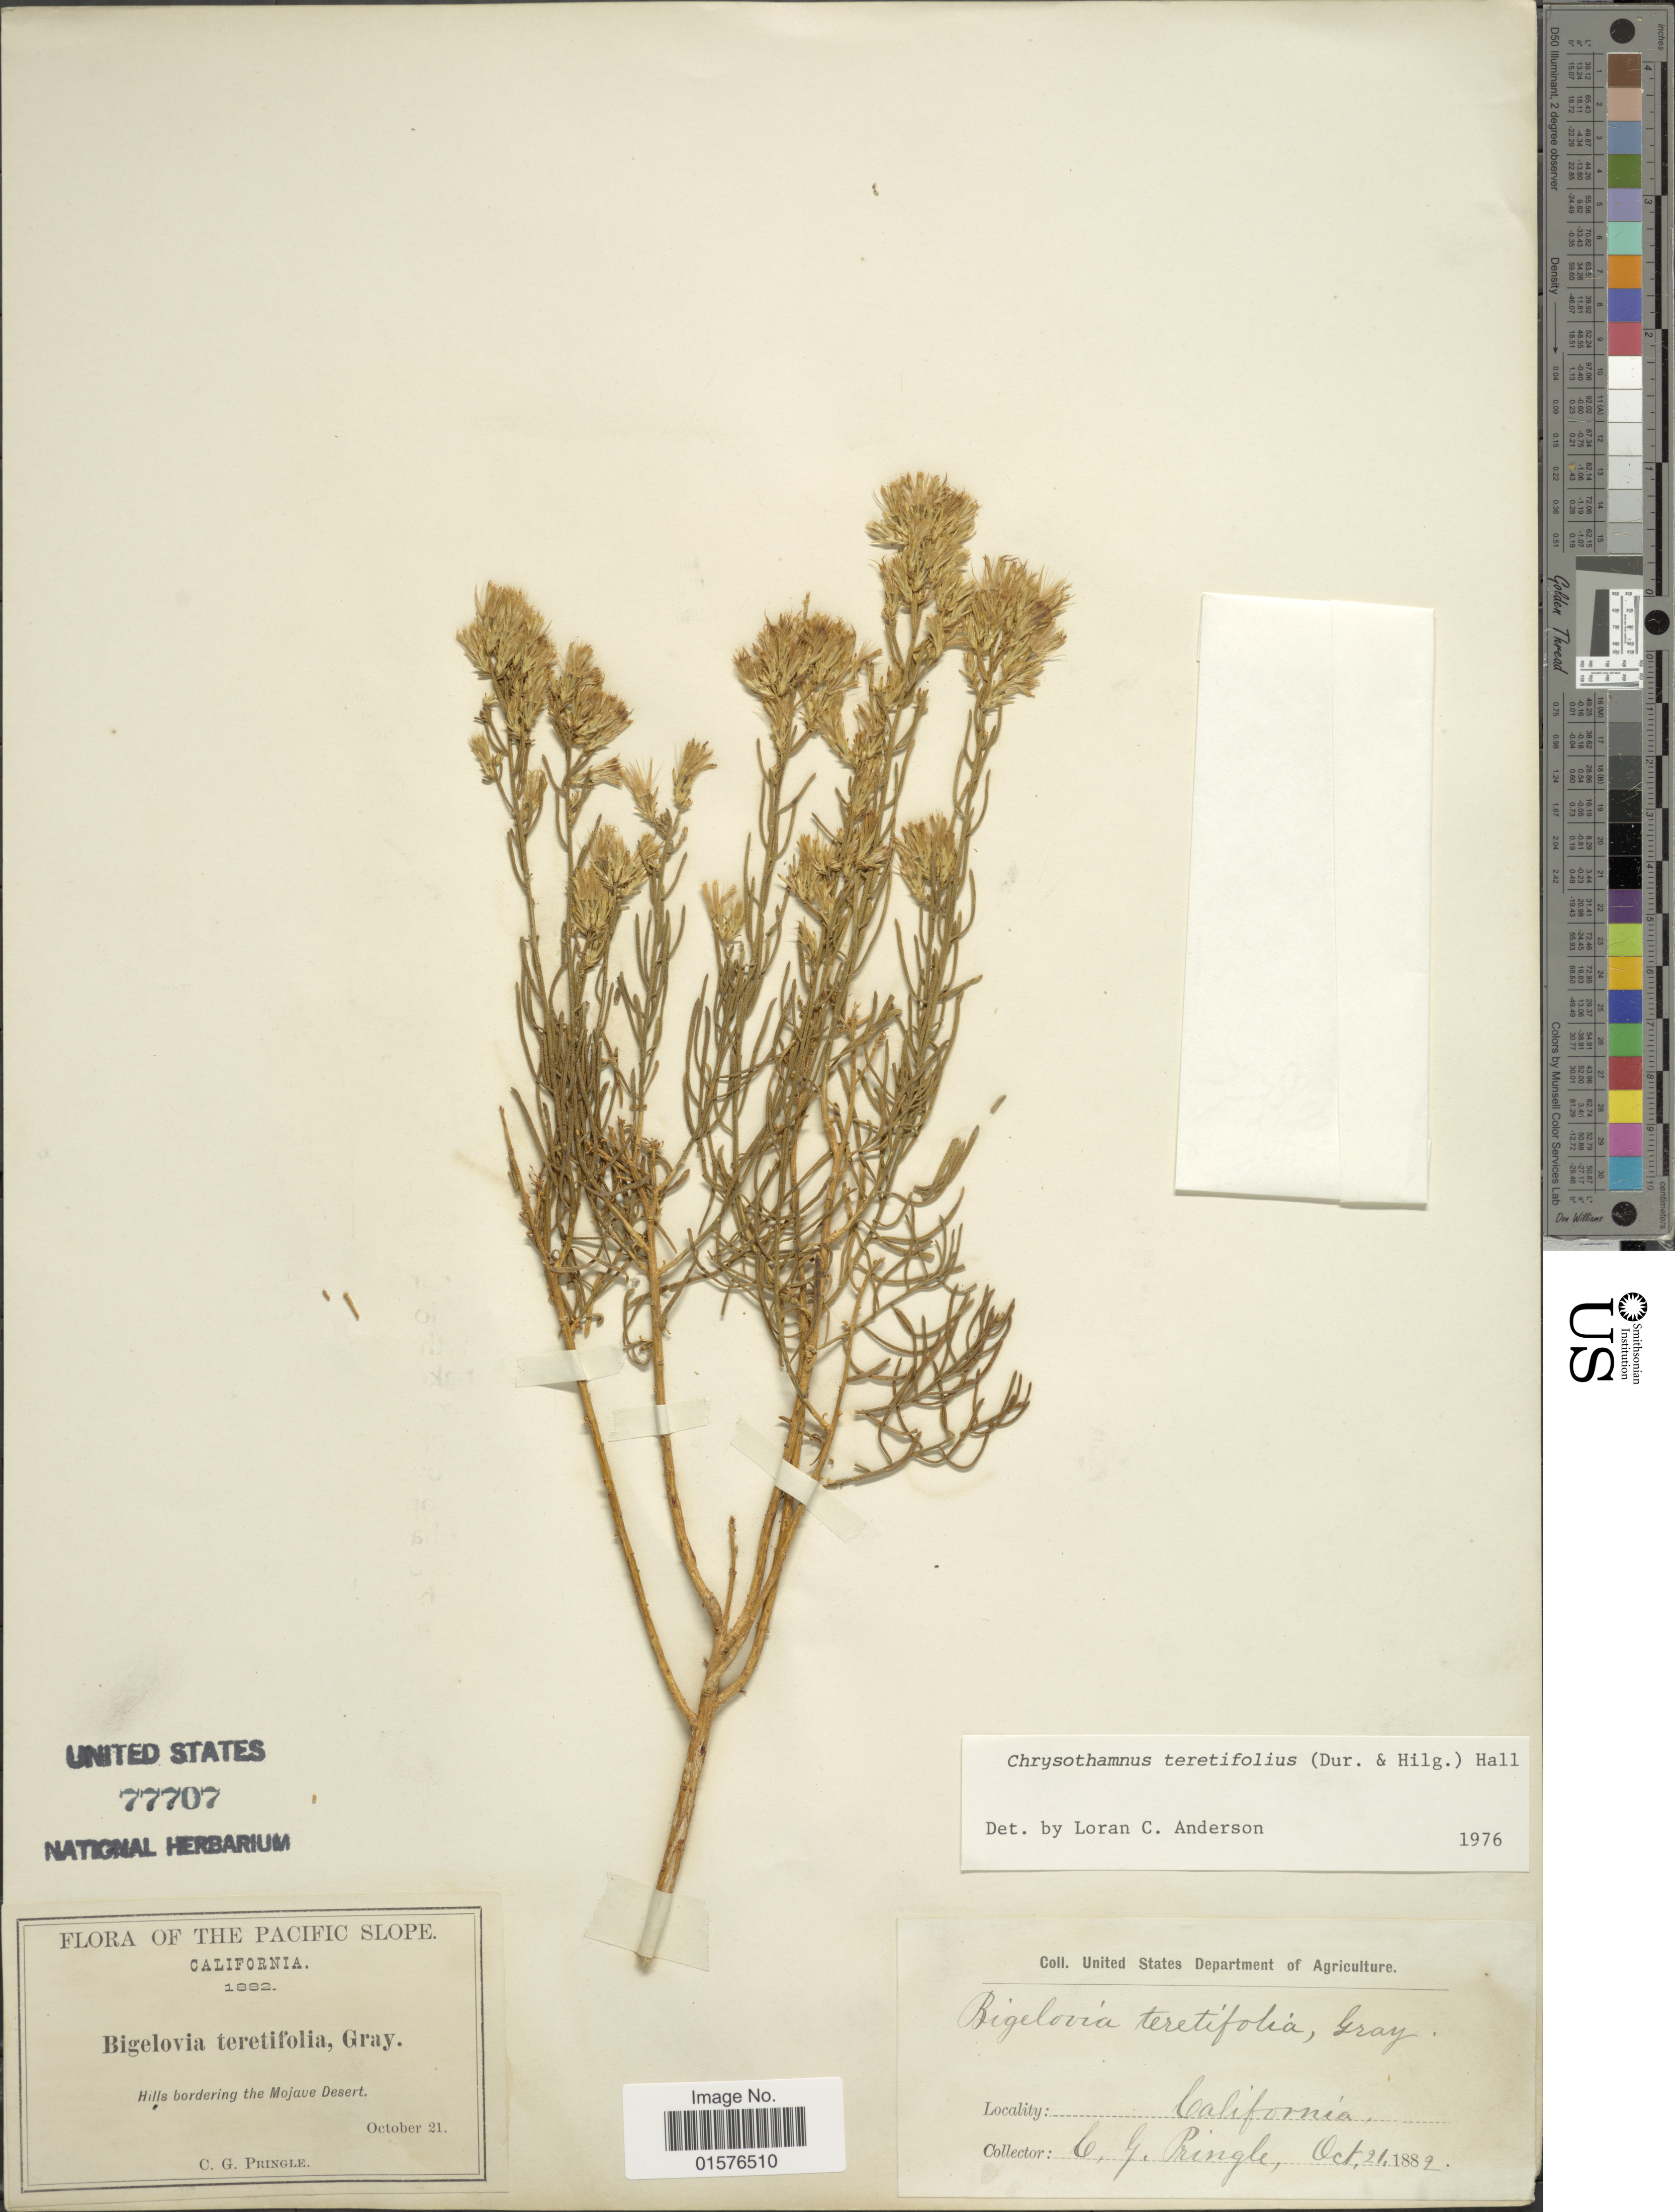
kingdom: Plantae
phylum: Tracheophyta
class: Magnoliopsida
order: Asterales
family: Asteraceae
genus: Ericameria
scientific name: Ericameria teretifolia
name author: (Durand & Hilg.) Jeps.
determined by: Urbatsch, Lowell E., Curator (LSU), Louisiana State University (UNITED STATES)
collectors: C. G. Pringle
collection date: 1882-10-21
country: United States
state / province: California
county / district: San Bernardino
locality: The Pacific slope, Hills bordering the Mojave Desert.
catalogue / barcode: US 77707